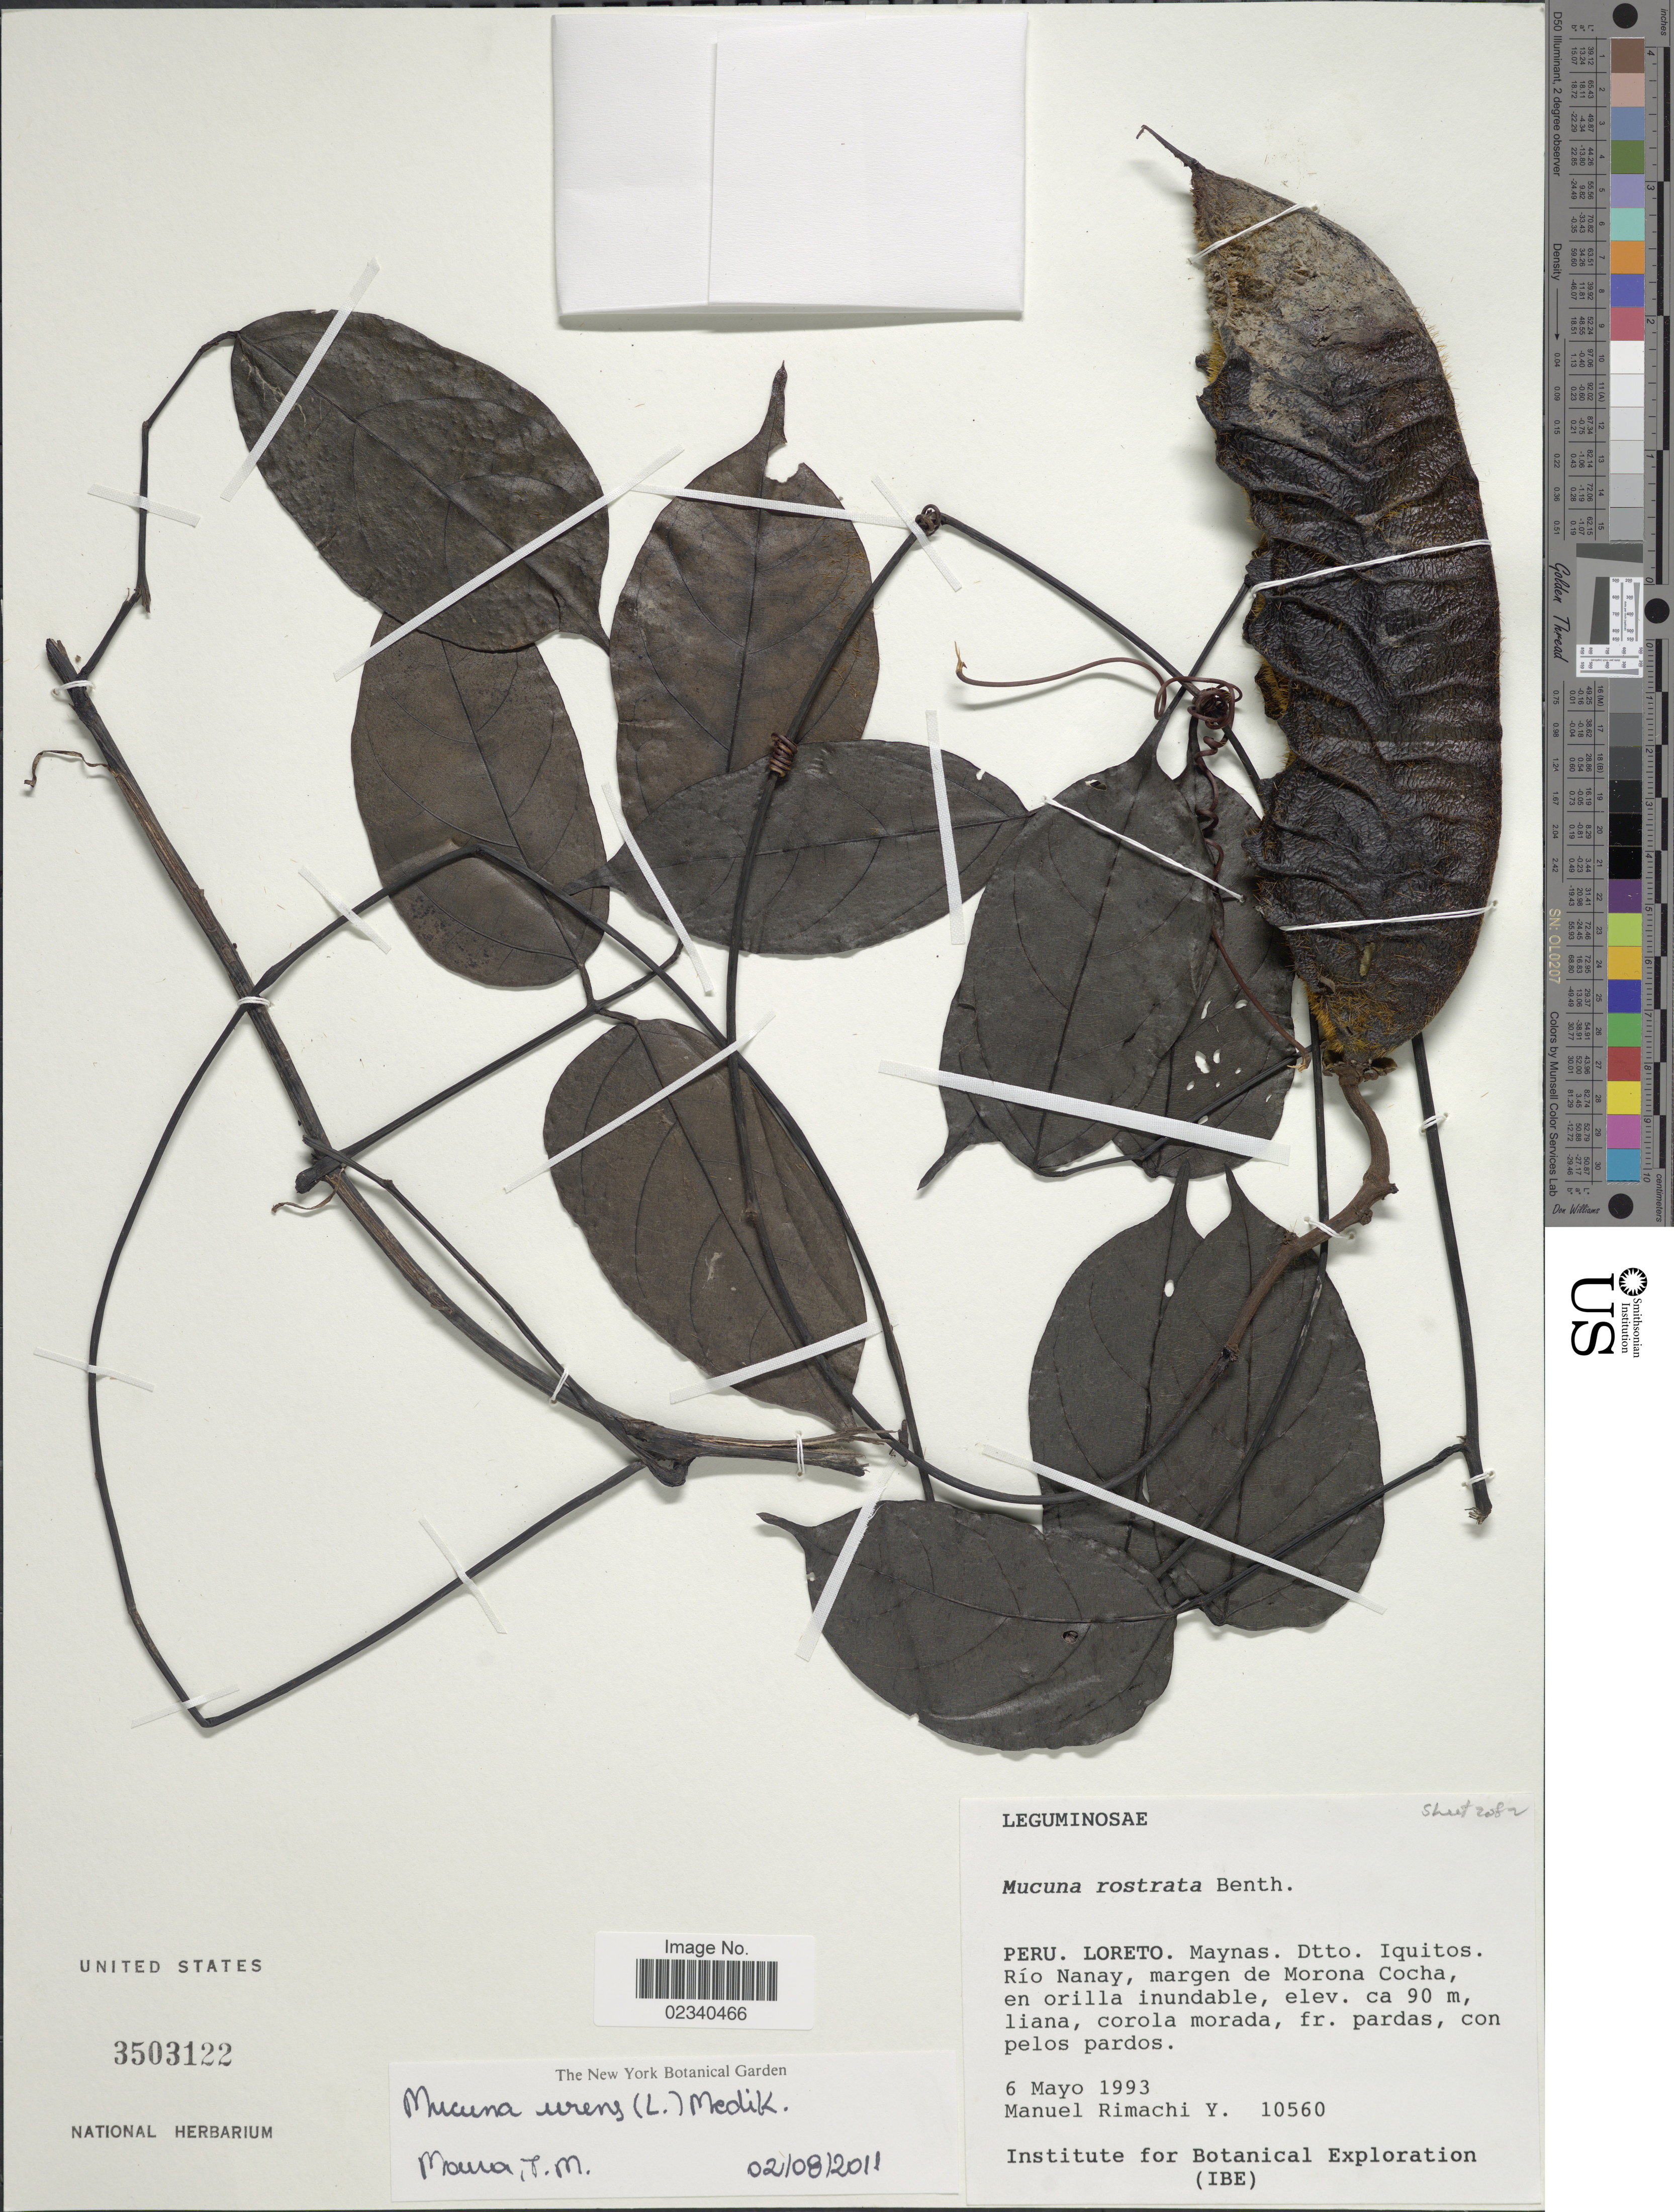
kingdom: Plantae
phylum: Tracheophyta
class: Magnoliopsida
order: Fabales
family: Fabaceae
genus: Mucuna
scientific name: Mucuna urens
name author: (L.) Medik.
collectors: M. Rimachi Y.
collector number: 10560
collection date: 1993-05-06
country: Peru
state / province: Loreto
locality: Maynas. Dtto. Iquitos. Rio Nanay, margen de Morona Cocha, en orilla inundable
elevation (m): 90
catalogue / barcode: US 3503122